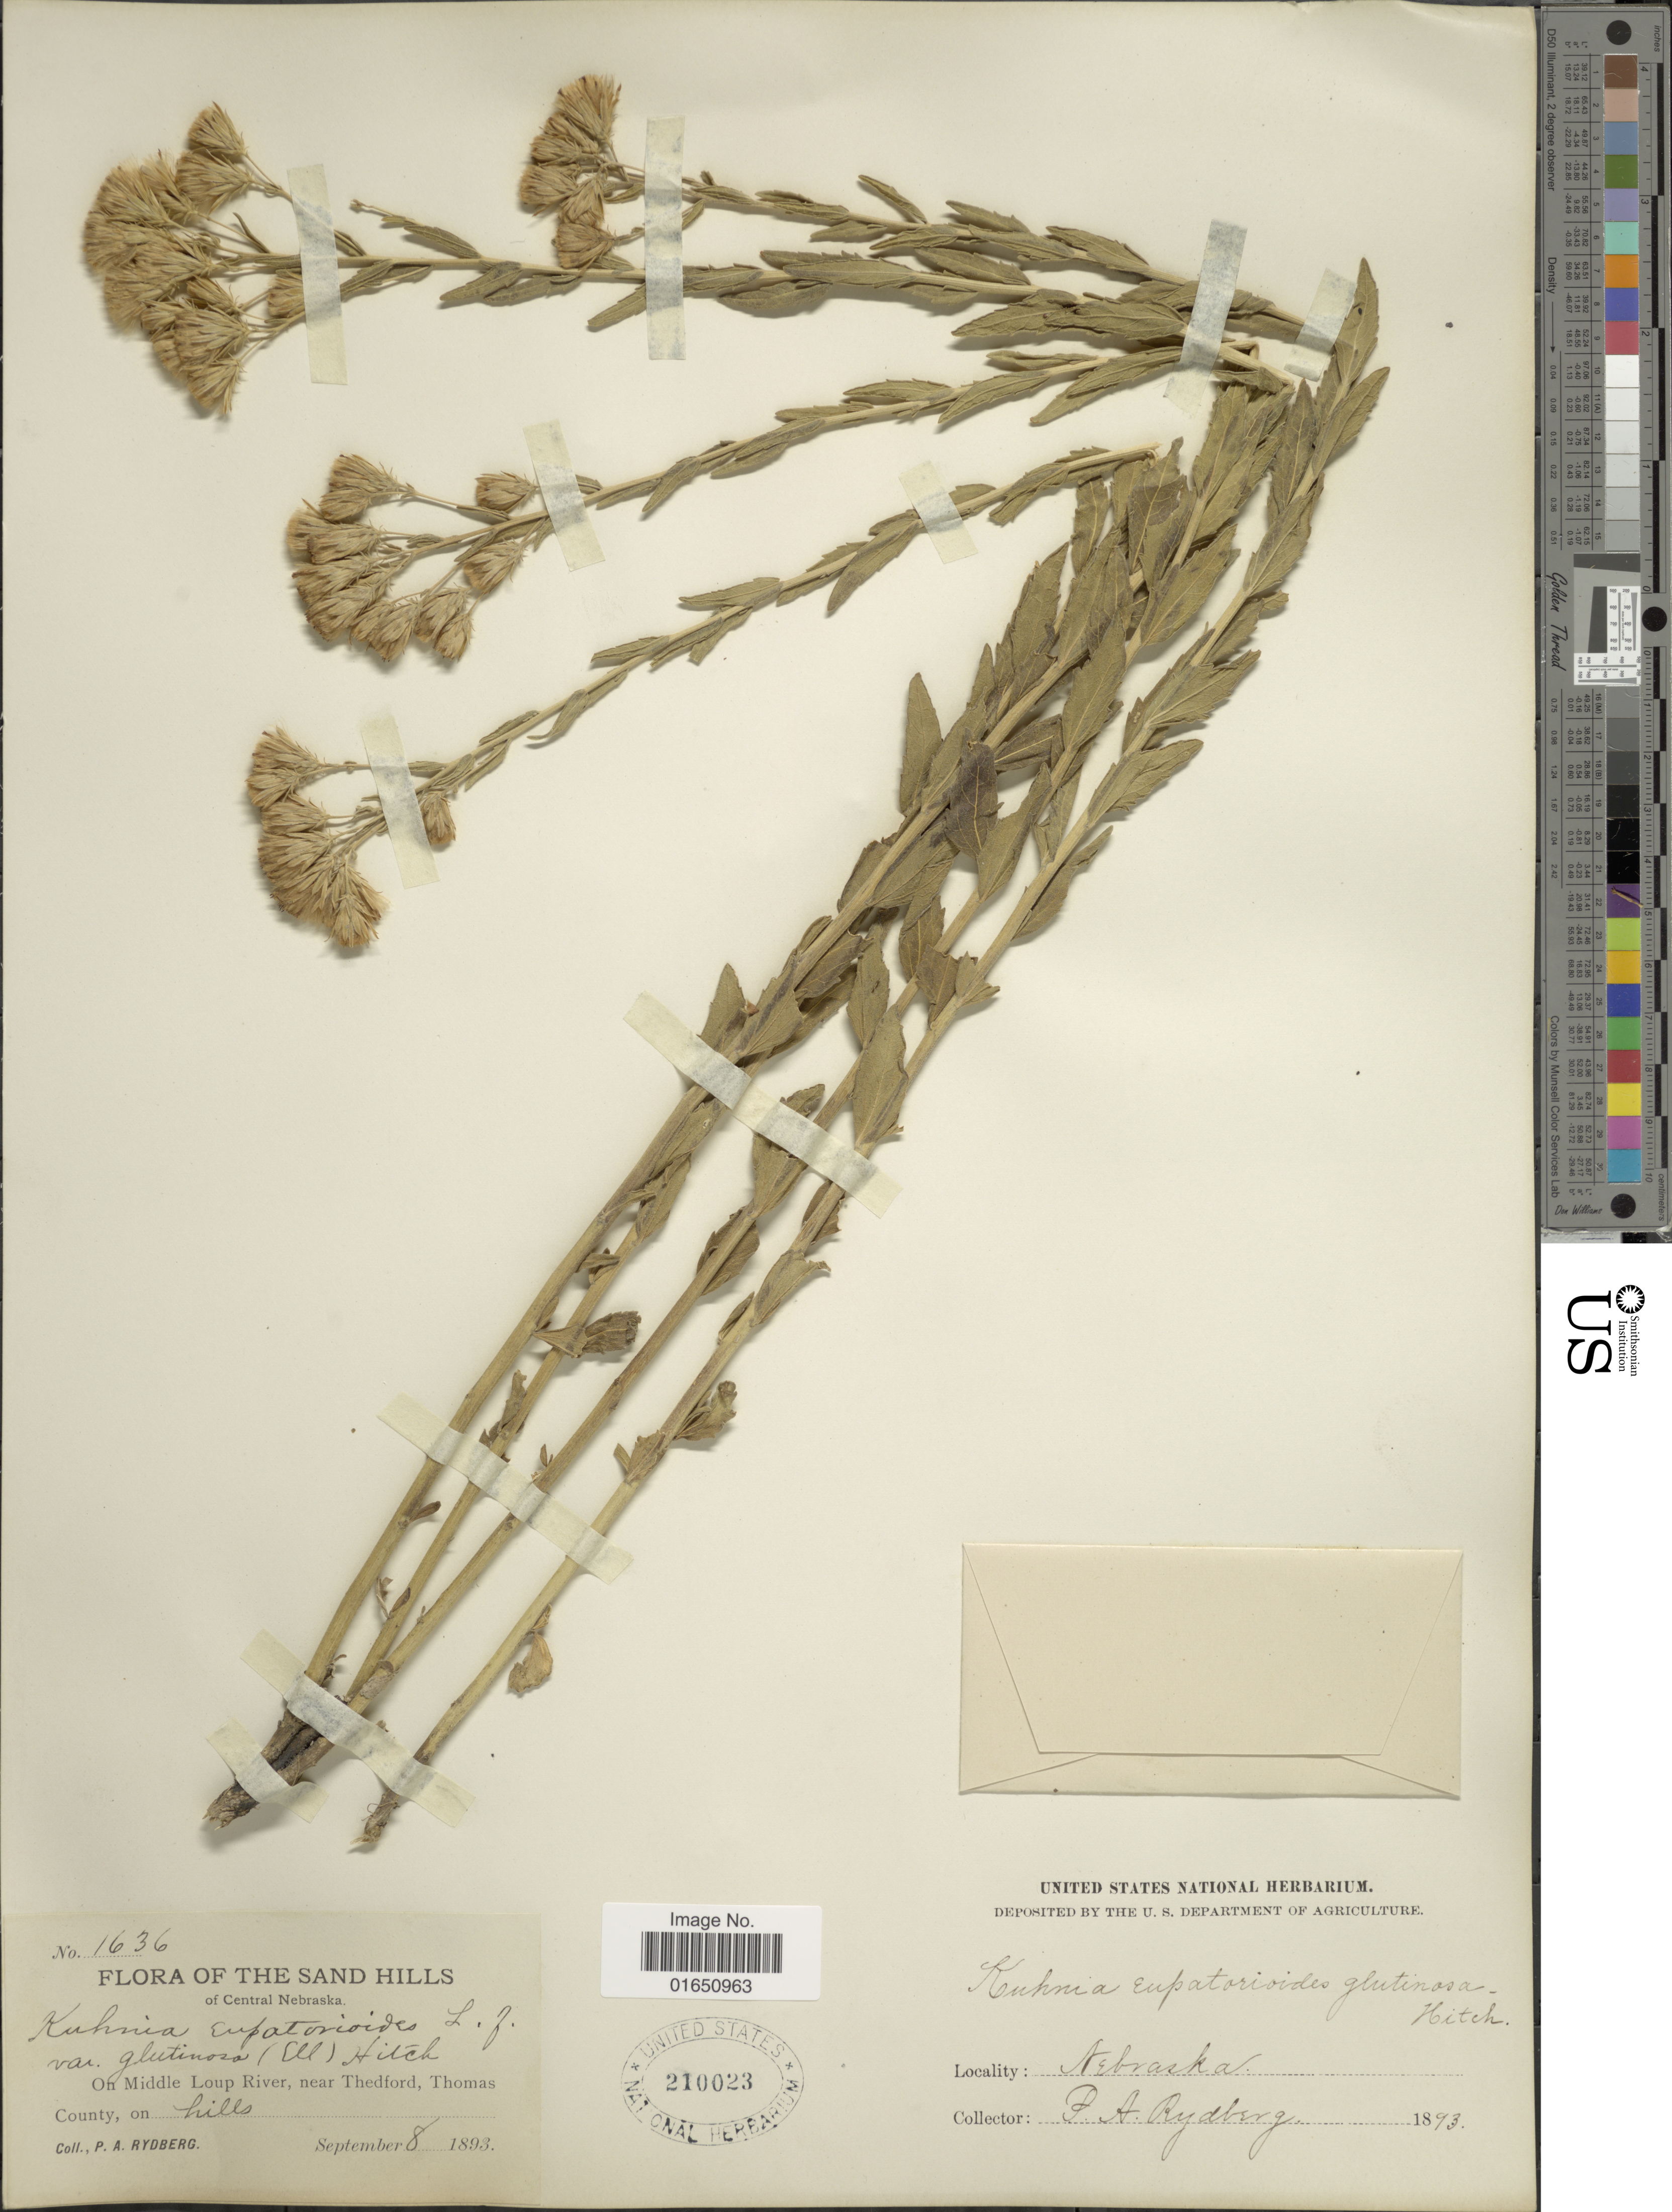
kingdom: Plantae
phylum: Tracheophyta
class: Magnoliopsida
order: Asterales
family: Asteraceae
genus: Brickellia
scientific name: Brickellia eupatorioides var. corymbulosa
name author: (Torr. & A. Gray) Shinners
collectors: P. A. Rydberg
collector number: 1636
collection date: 1893-09-08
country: United States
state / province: Nebraska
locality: The Sand Hills of Central Nebraska. On Middle Loup River, near Thedford, Thomas County, on hills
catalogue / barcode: US 210023